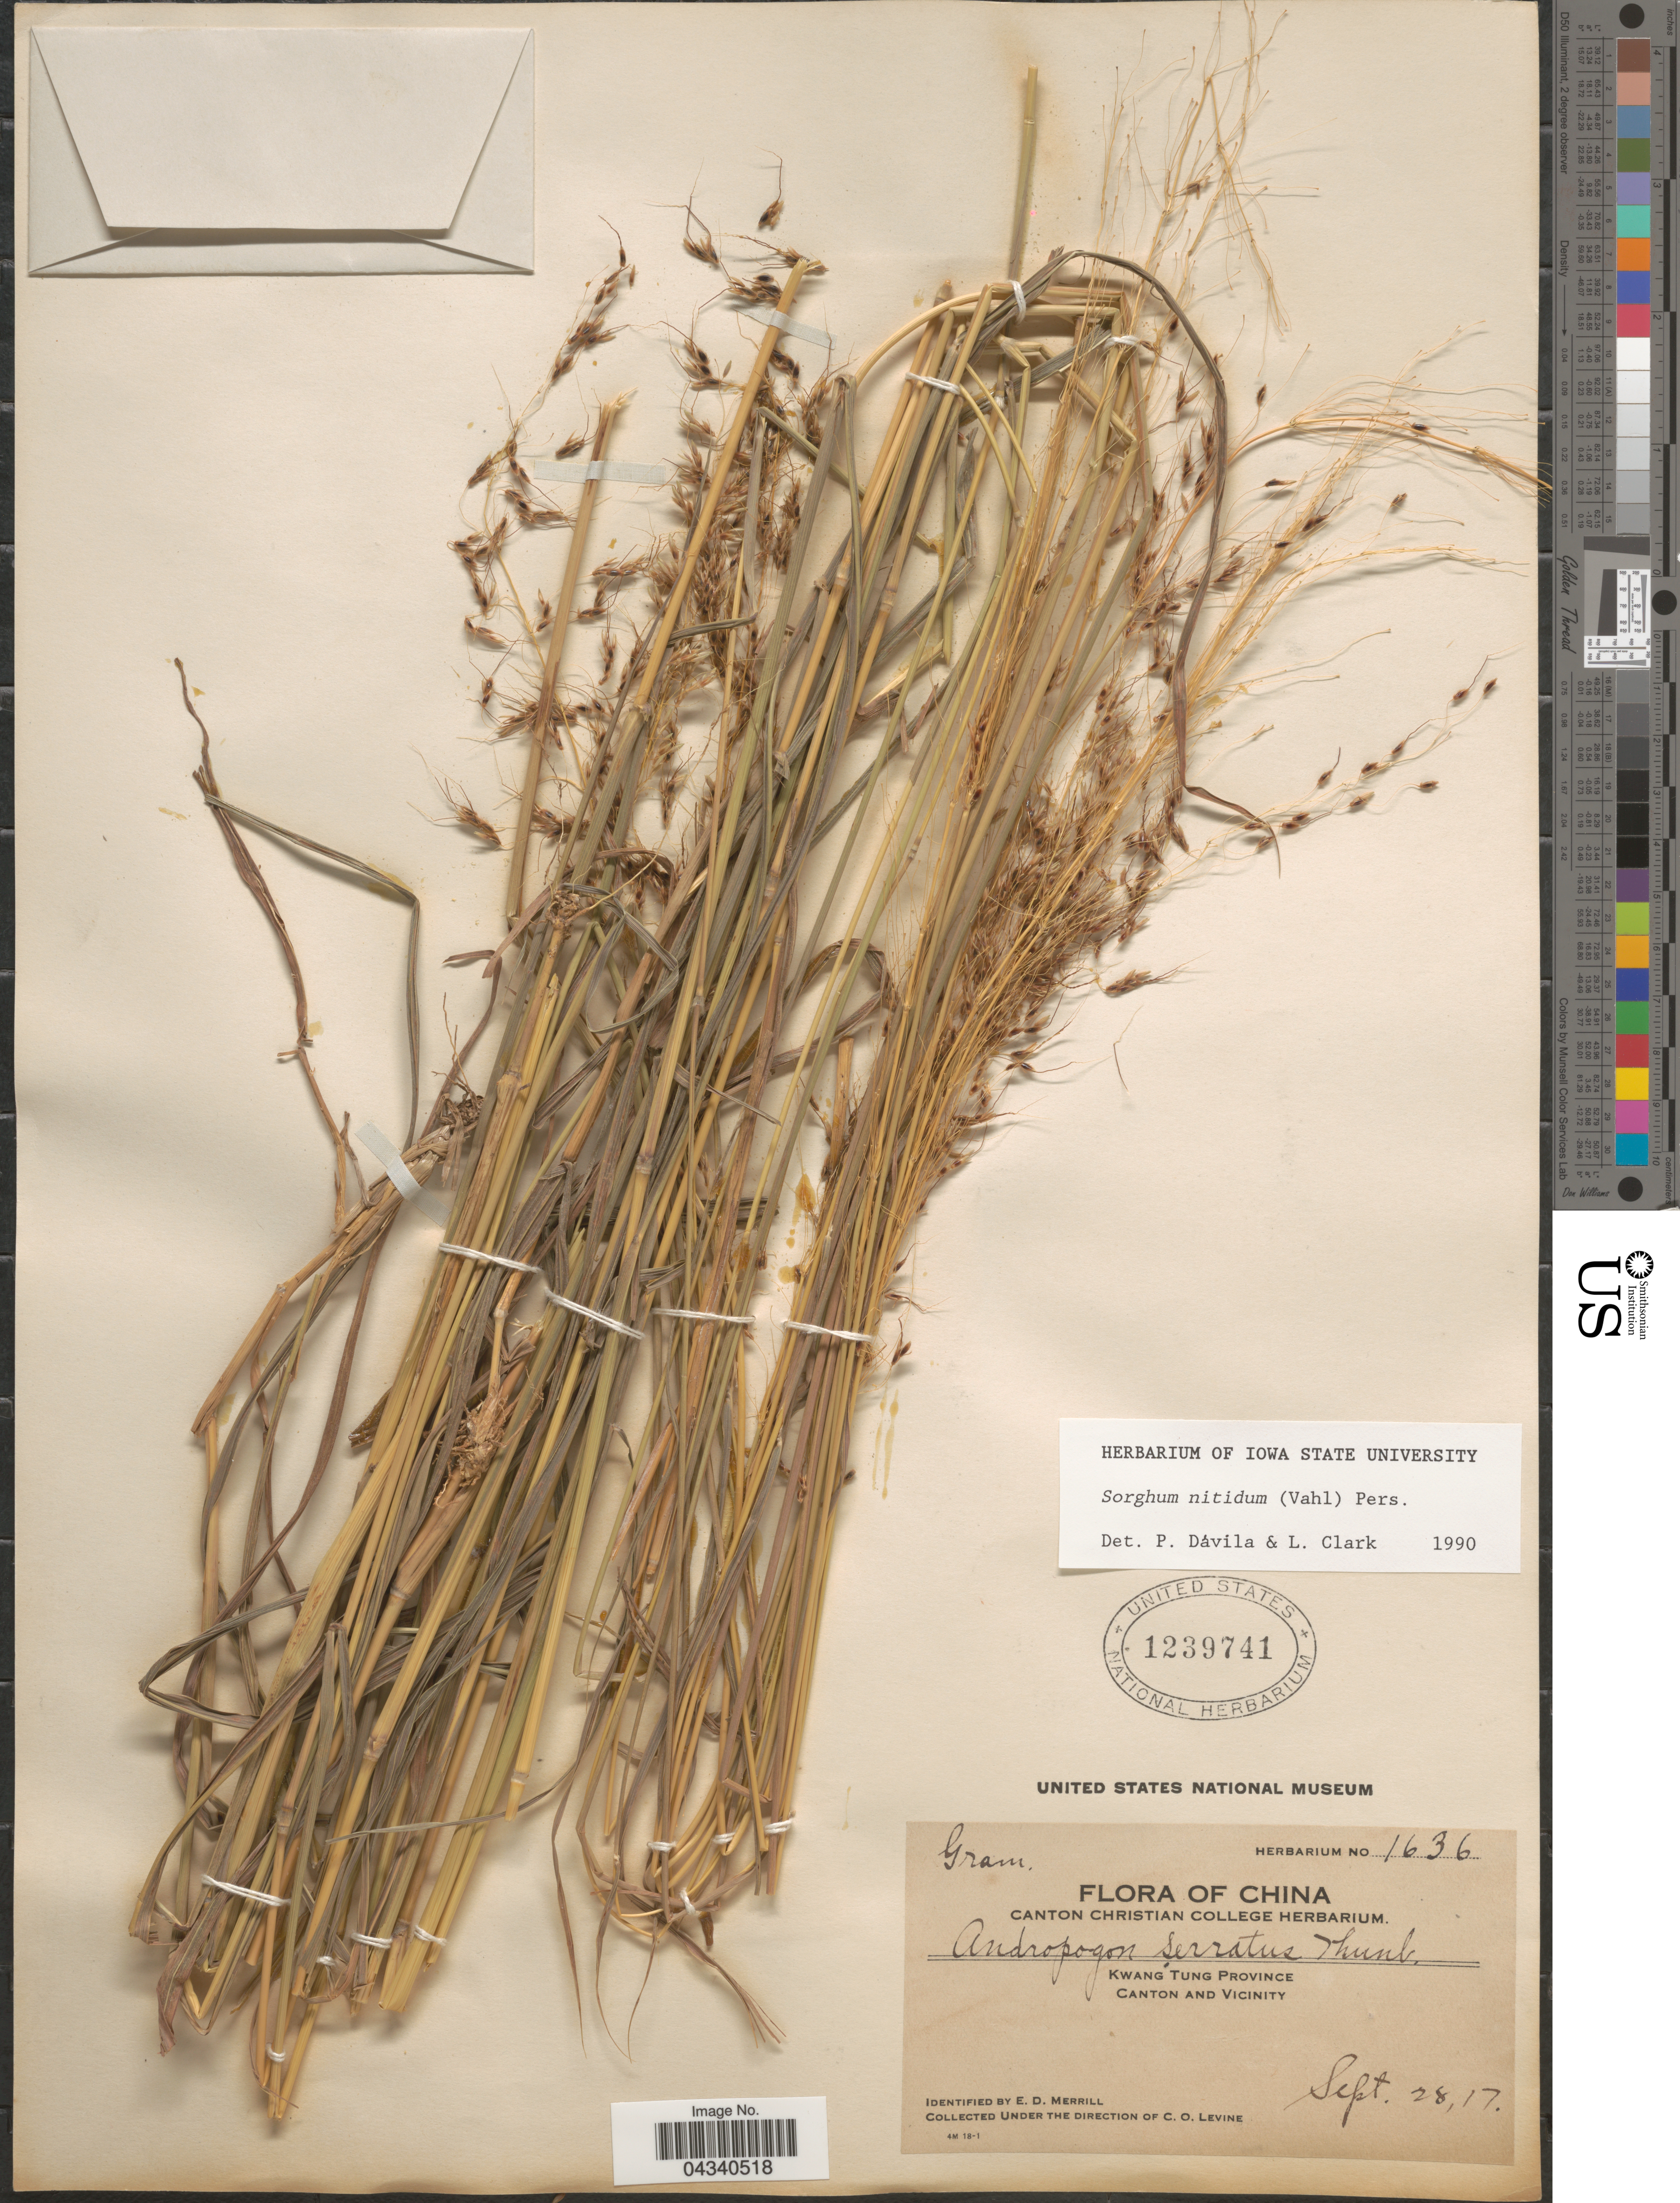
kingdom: Plantae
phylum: Tracheophyta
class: Liliopsida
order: Poales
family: Poaceae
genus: Sorghum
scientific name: Sorghum nitidum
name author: (Vahl) Pers.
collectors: C. O. Levine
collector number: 1636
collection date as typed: Transcribed d/m/y: 28/9/17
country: China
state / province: Guangdong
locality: Kwang Tung Province. Canton and Vicinity.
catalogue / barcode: US 1239741